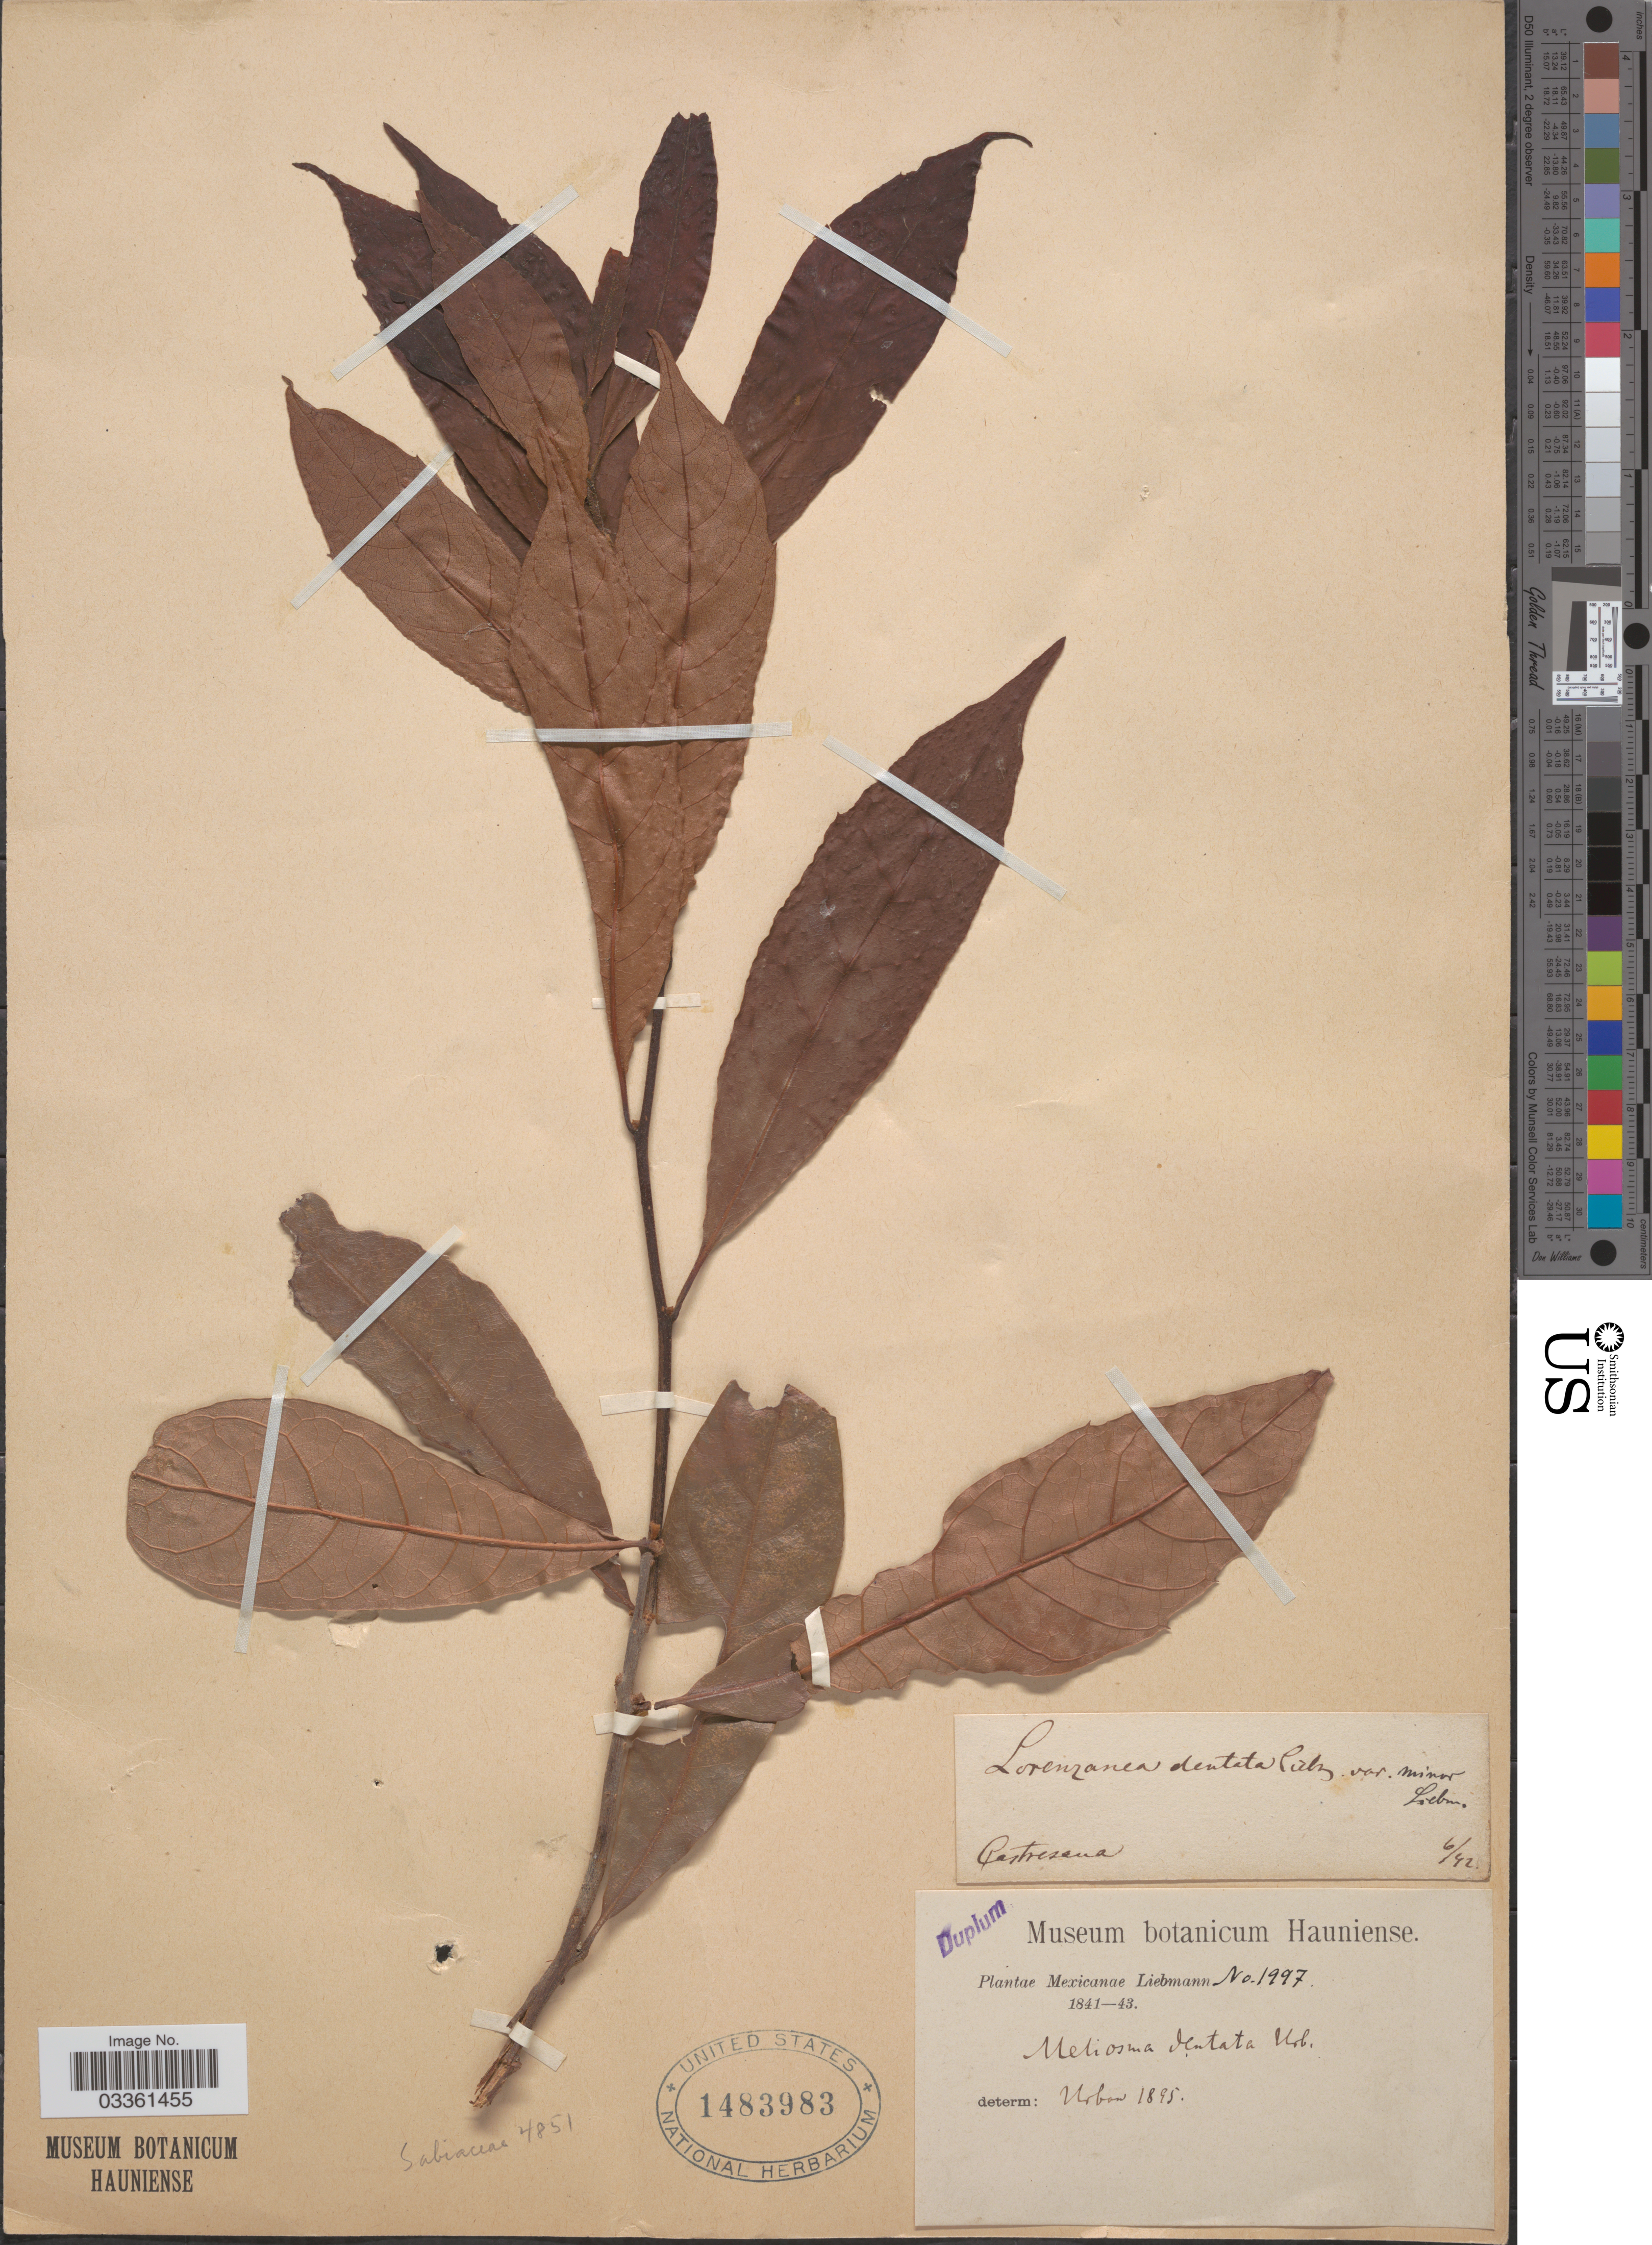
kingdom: Plantae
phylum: Tracheophyta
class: Magnoliopsida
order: Proteales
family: Sabiaceae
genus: Meliosma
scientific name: Meliosma dentata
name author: (Liebm.) Urb.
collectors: Liebmann, --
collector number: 1997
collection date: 1841/1843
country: Mexico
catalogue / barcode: US 1483983